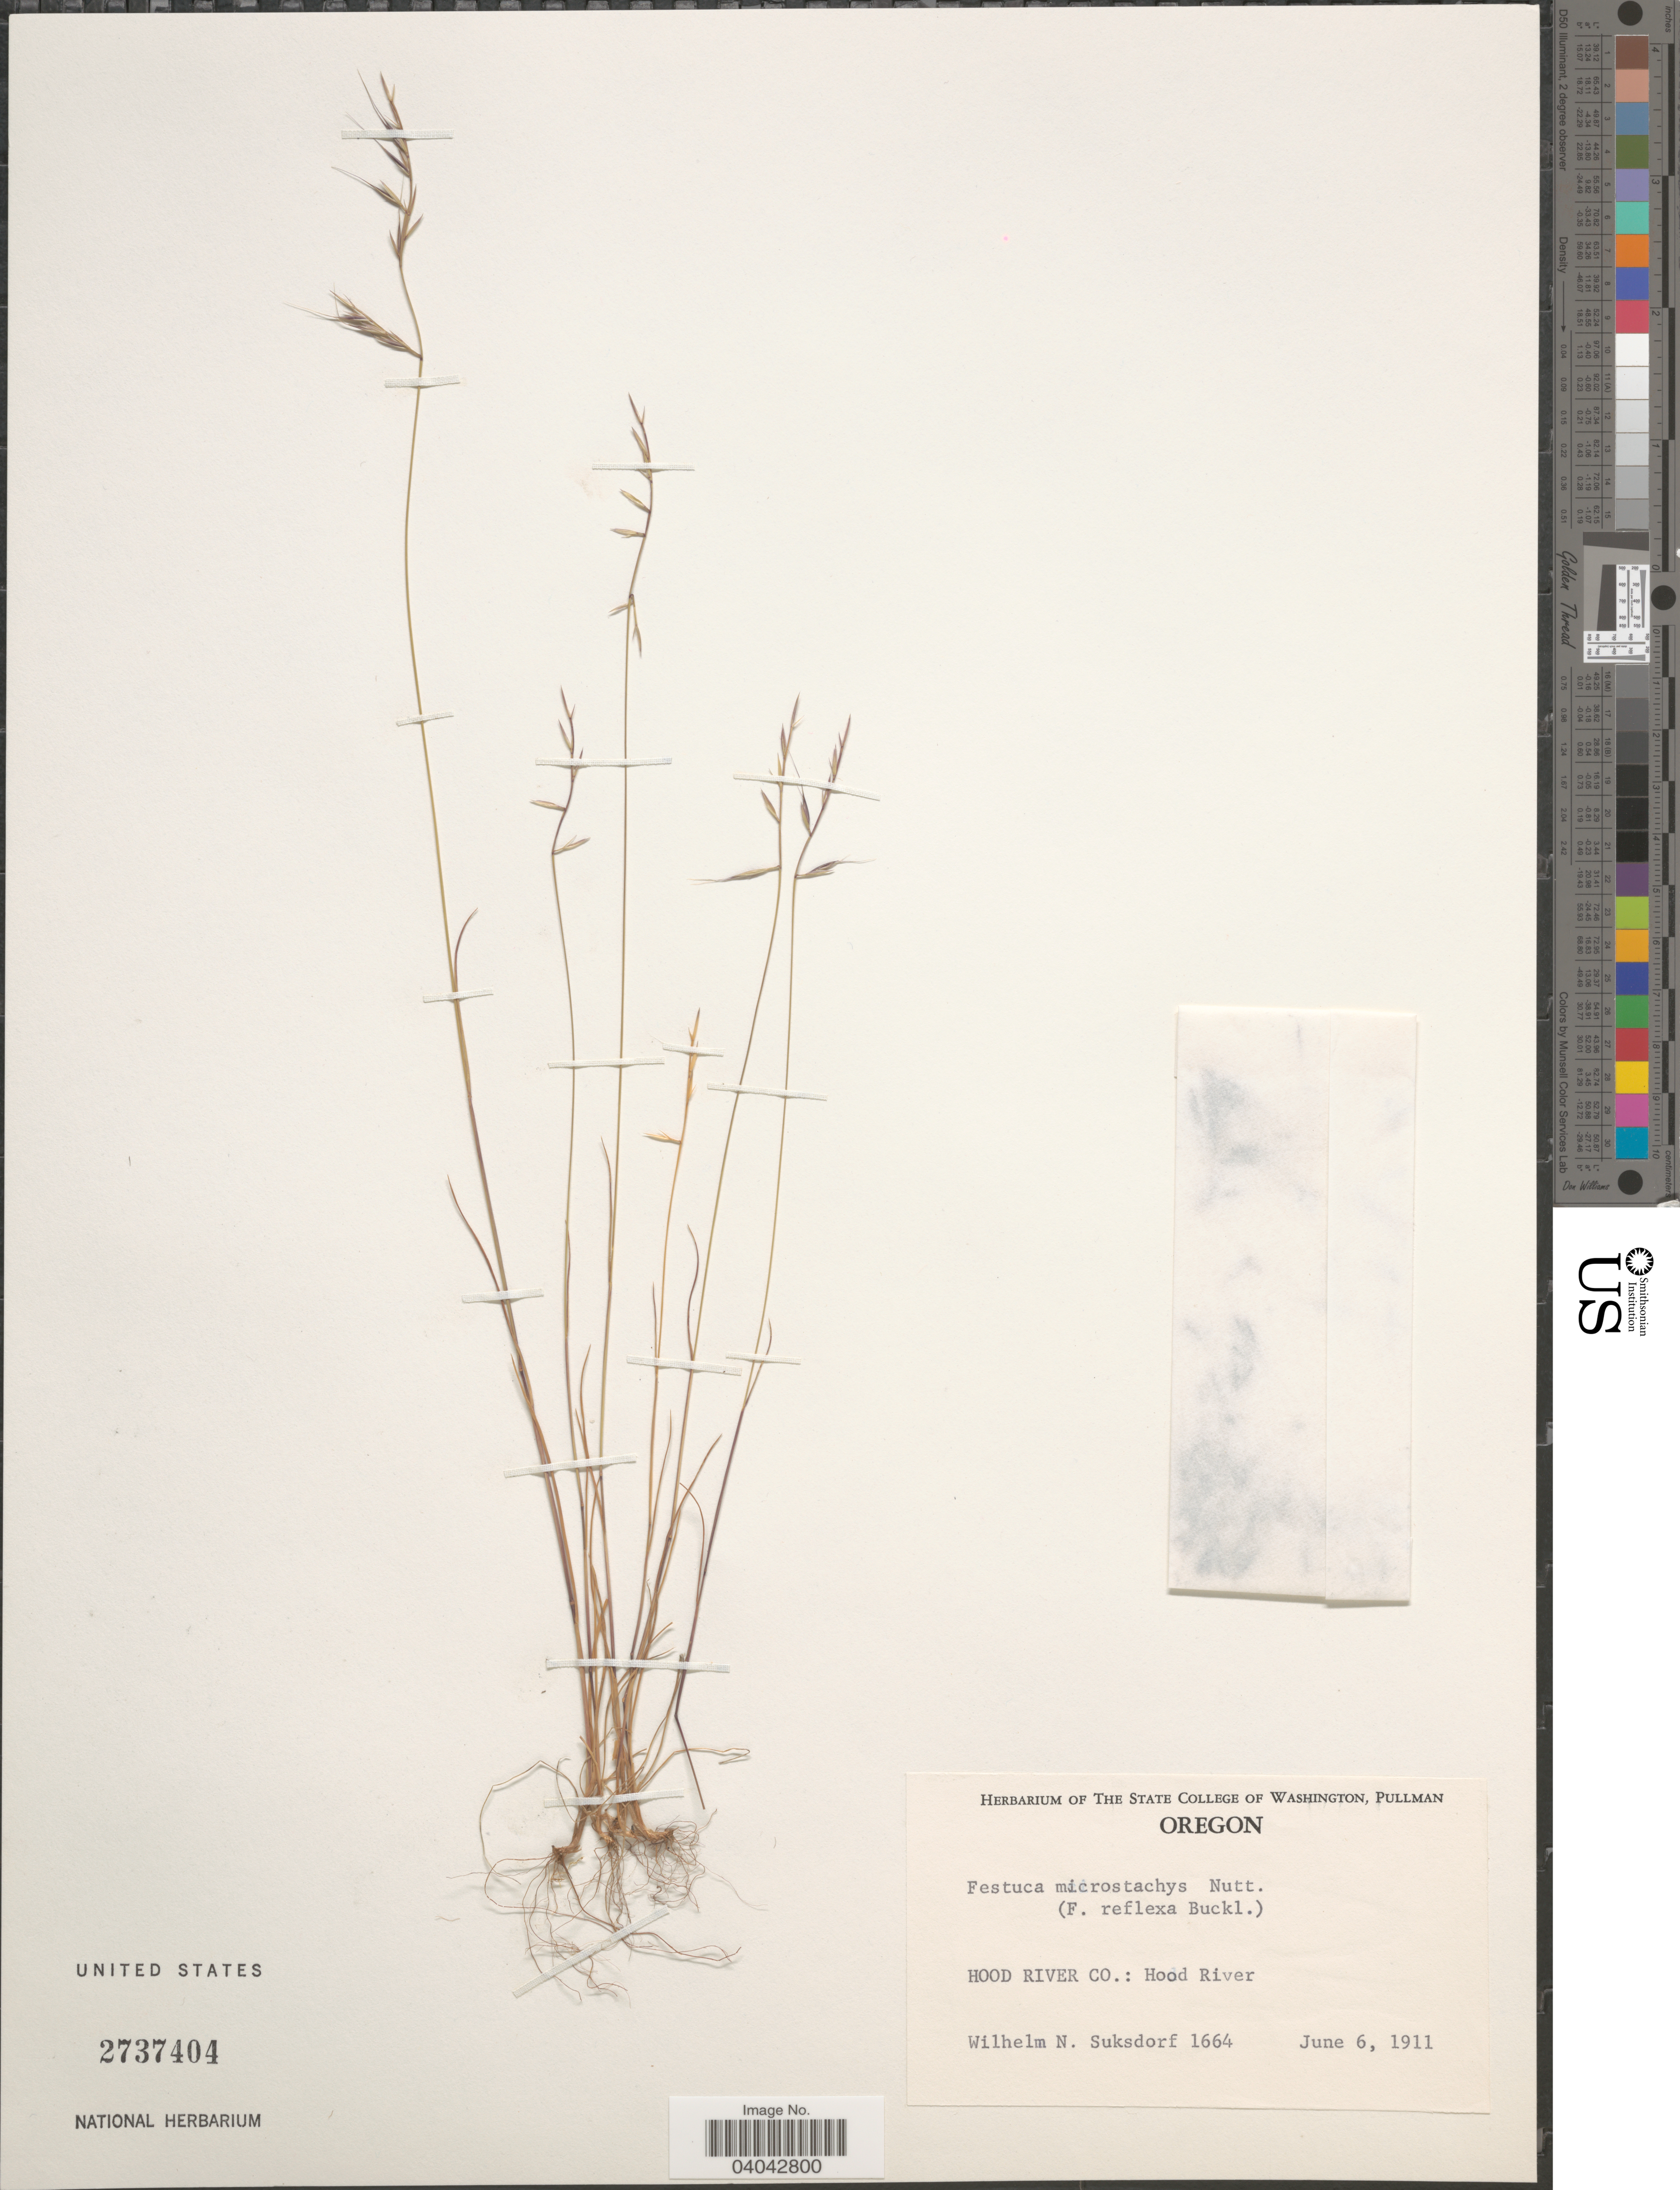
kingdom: Plantae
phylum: Tracheophyta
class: Liliopsida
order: Poales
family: Poaceae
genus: Festuca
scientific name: Festuca microstachys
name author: Nutt.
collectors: W. N. Suksdorf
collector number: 1664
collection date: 1911-06-06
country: United States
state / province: Oregon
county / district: Hood River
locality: Hood River Co.: Hood River.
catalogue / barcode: US 2737404